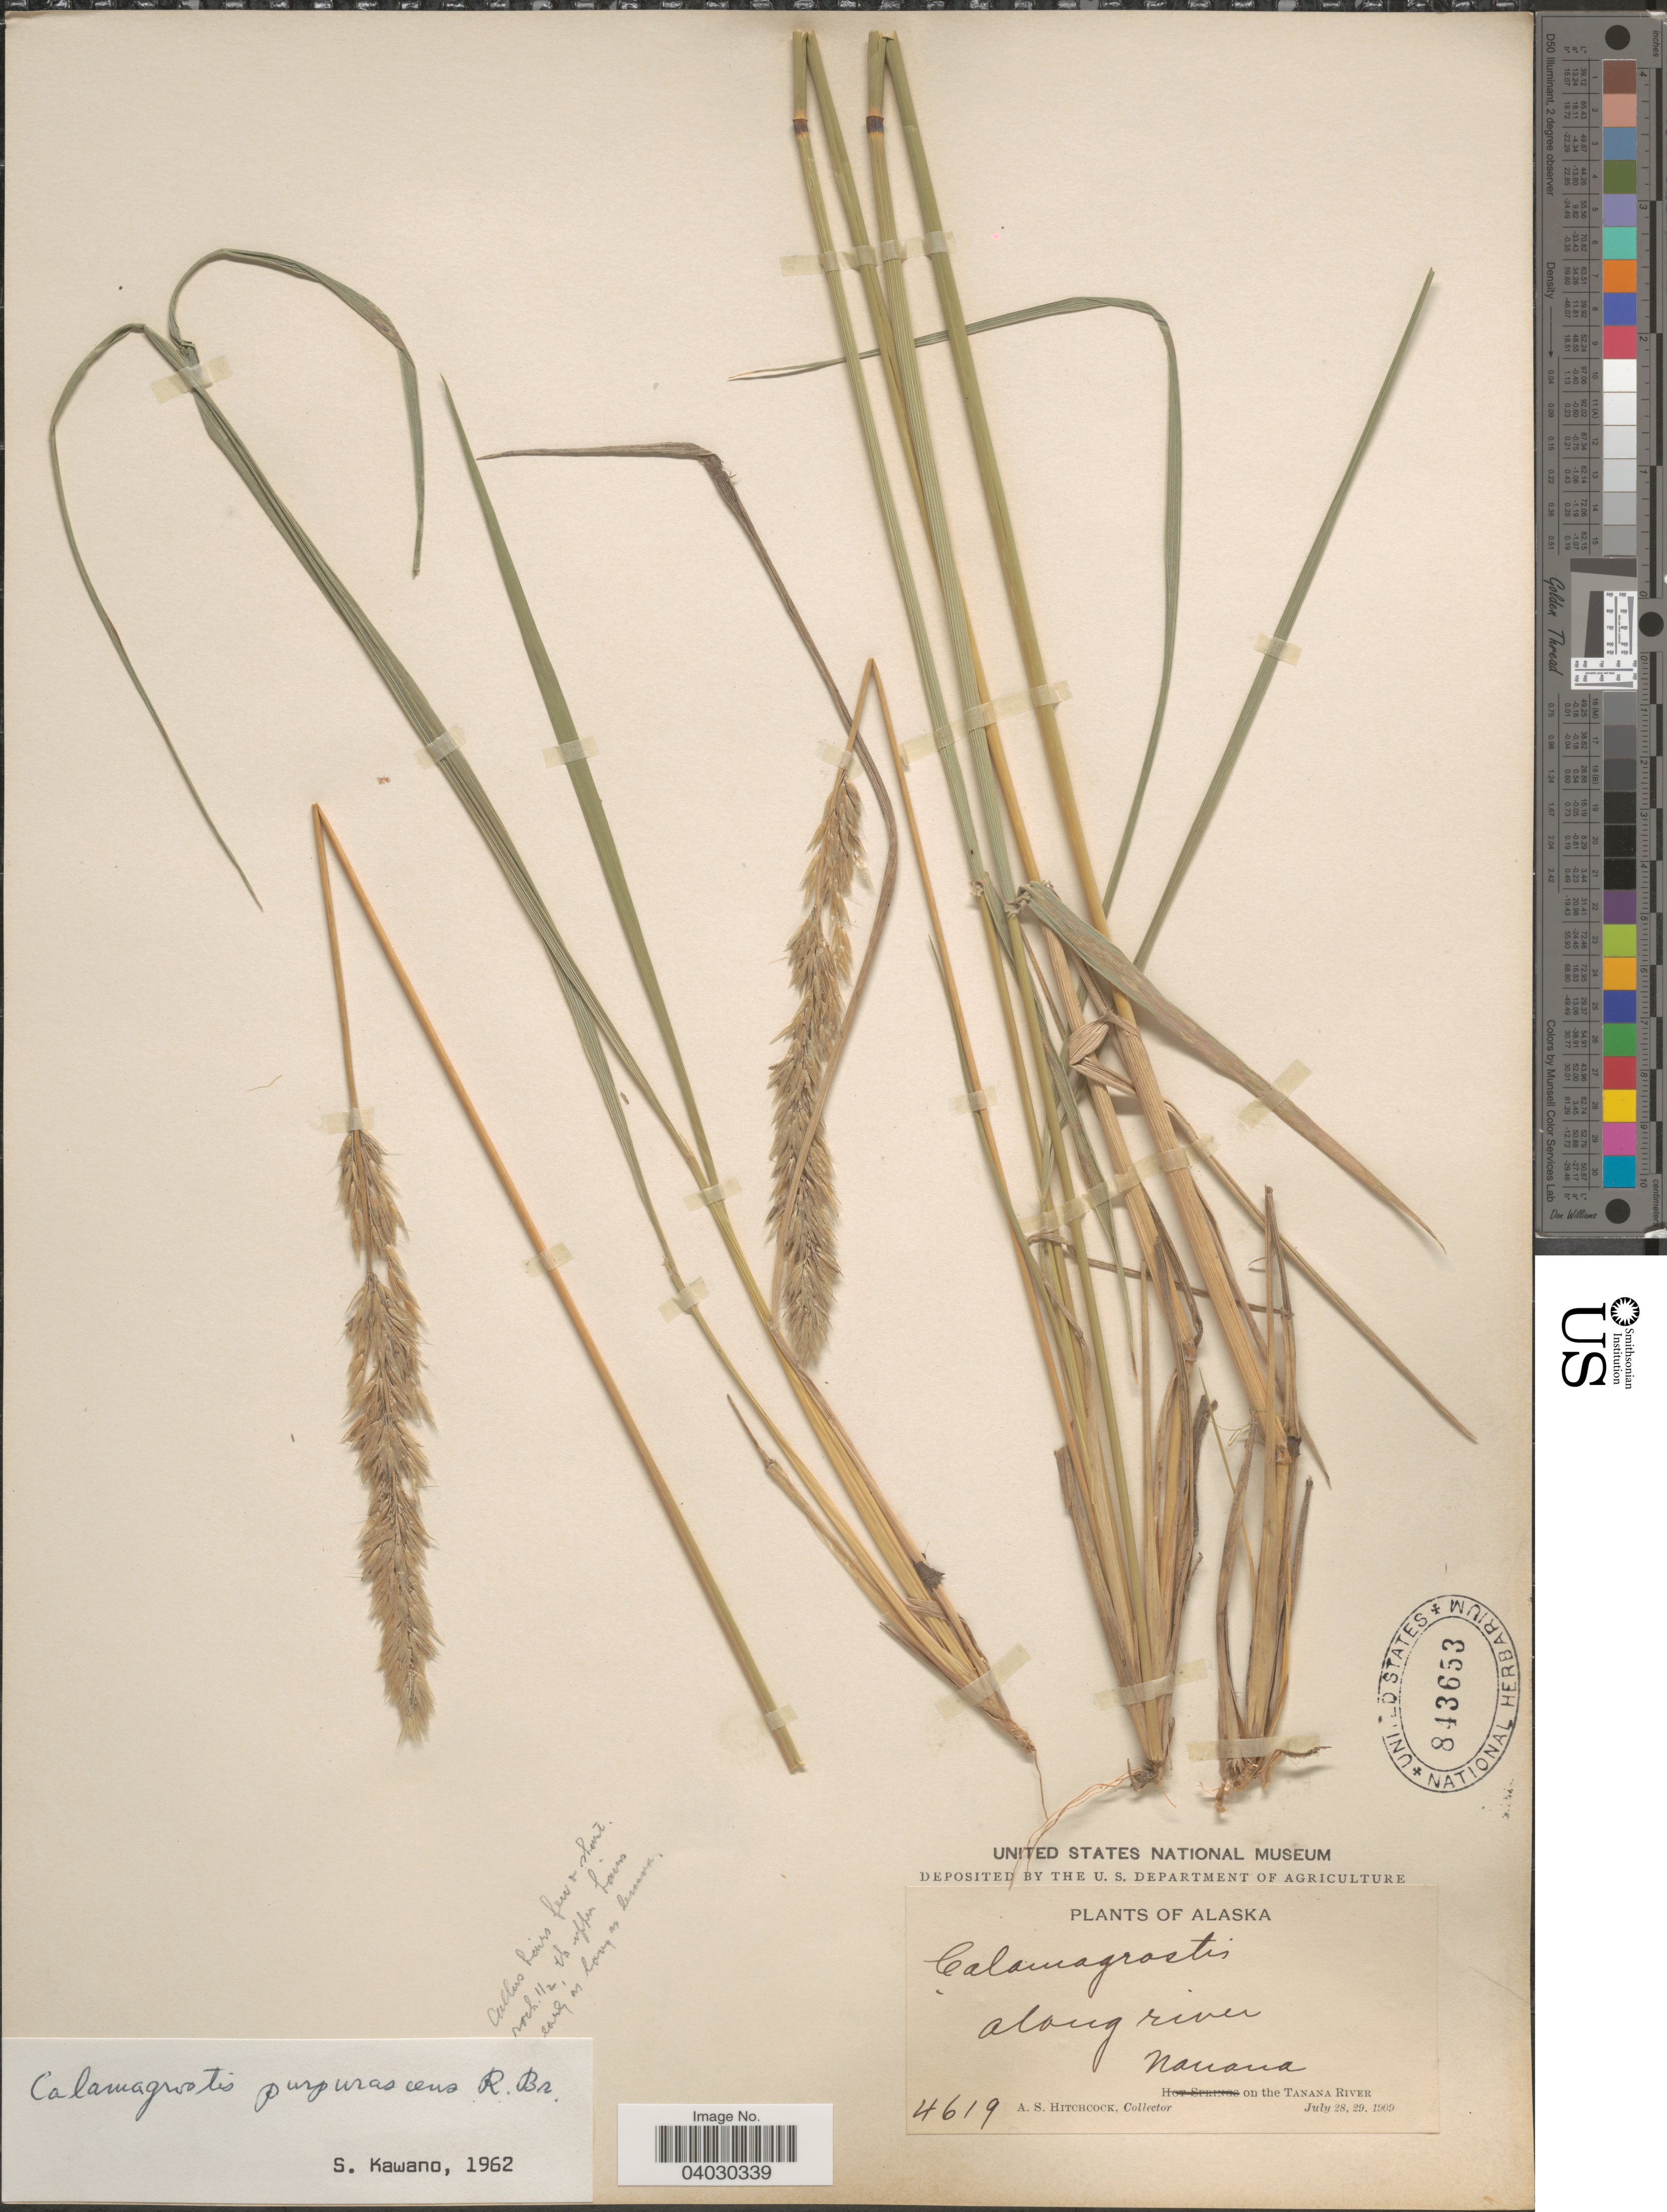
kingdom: Plantae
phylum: Tracheophyta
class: Liliopsida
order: Poales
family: Poaceae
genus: Calamagrostis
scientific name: Calamagrostis purpurascens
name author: R. Br.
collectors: A. S. Hitchcock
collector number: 4619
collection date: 1909-07-28/1909-07-29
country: United States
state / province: Alaska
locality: Along river Nanana on the Tanana River.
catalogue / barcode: US 843653